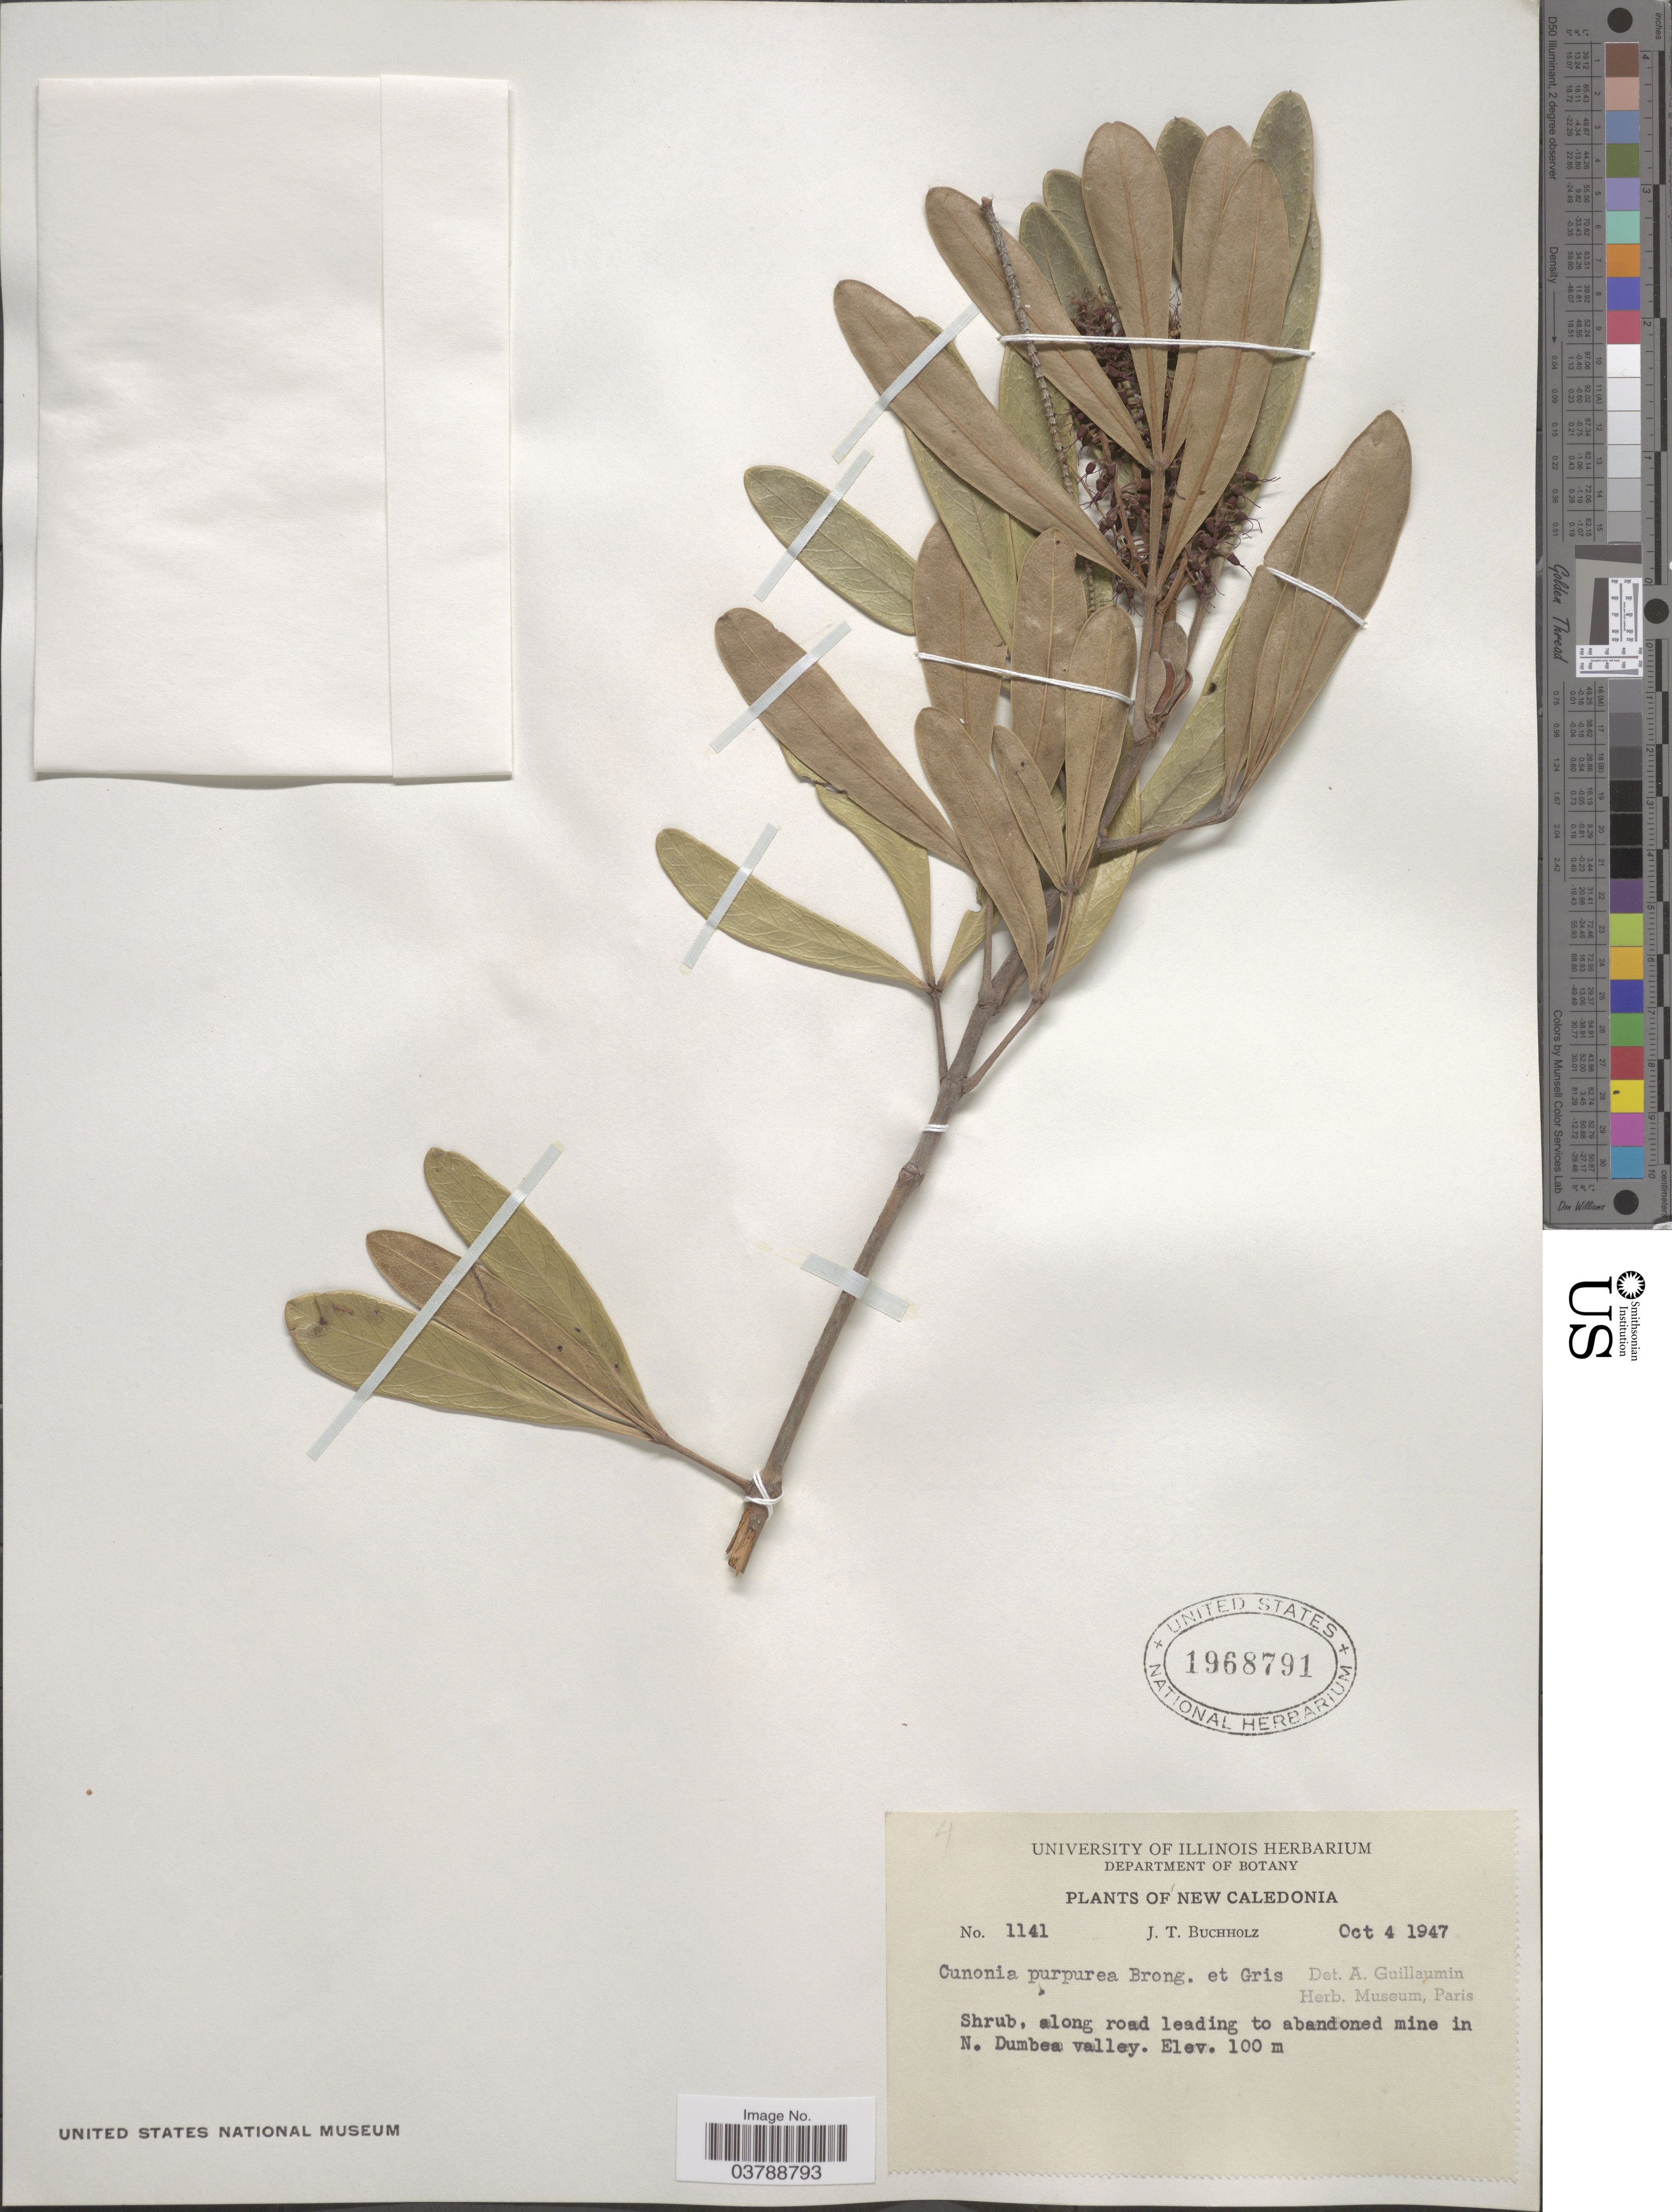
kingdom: Plantae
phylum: Tracheophyta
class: Magnoliopsida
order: Oxalidales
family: Cunoniaceae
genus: Cunonia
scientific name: Cunonia purpurea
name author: Brongn. & Gris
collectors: J. T. Buchholz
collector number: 1141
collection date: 1947-10-04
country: New Caledonia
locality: Along road leading to abandoned mine in N. Dumbea valley.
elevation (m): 100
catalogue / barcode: US 1968791